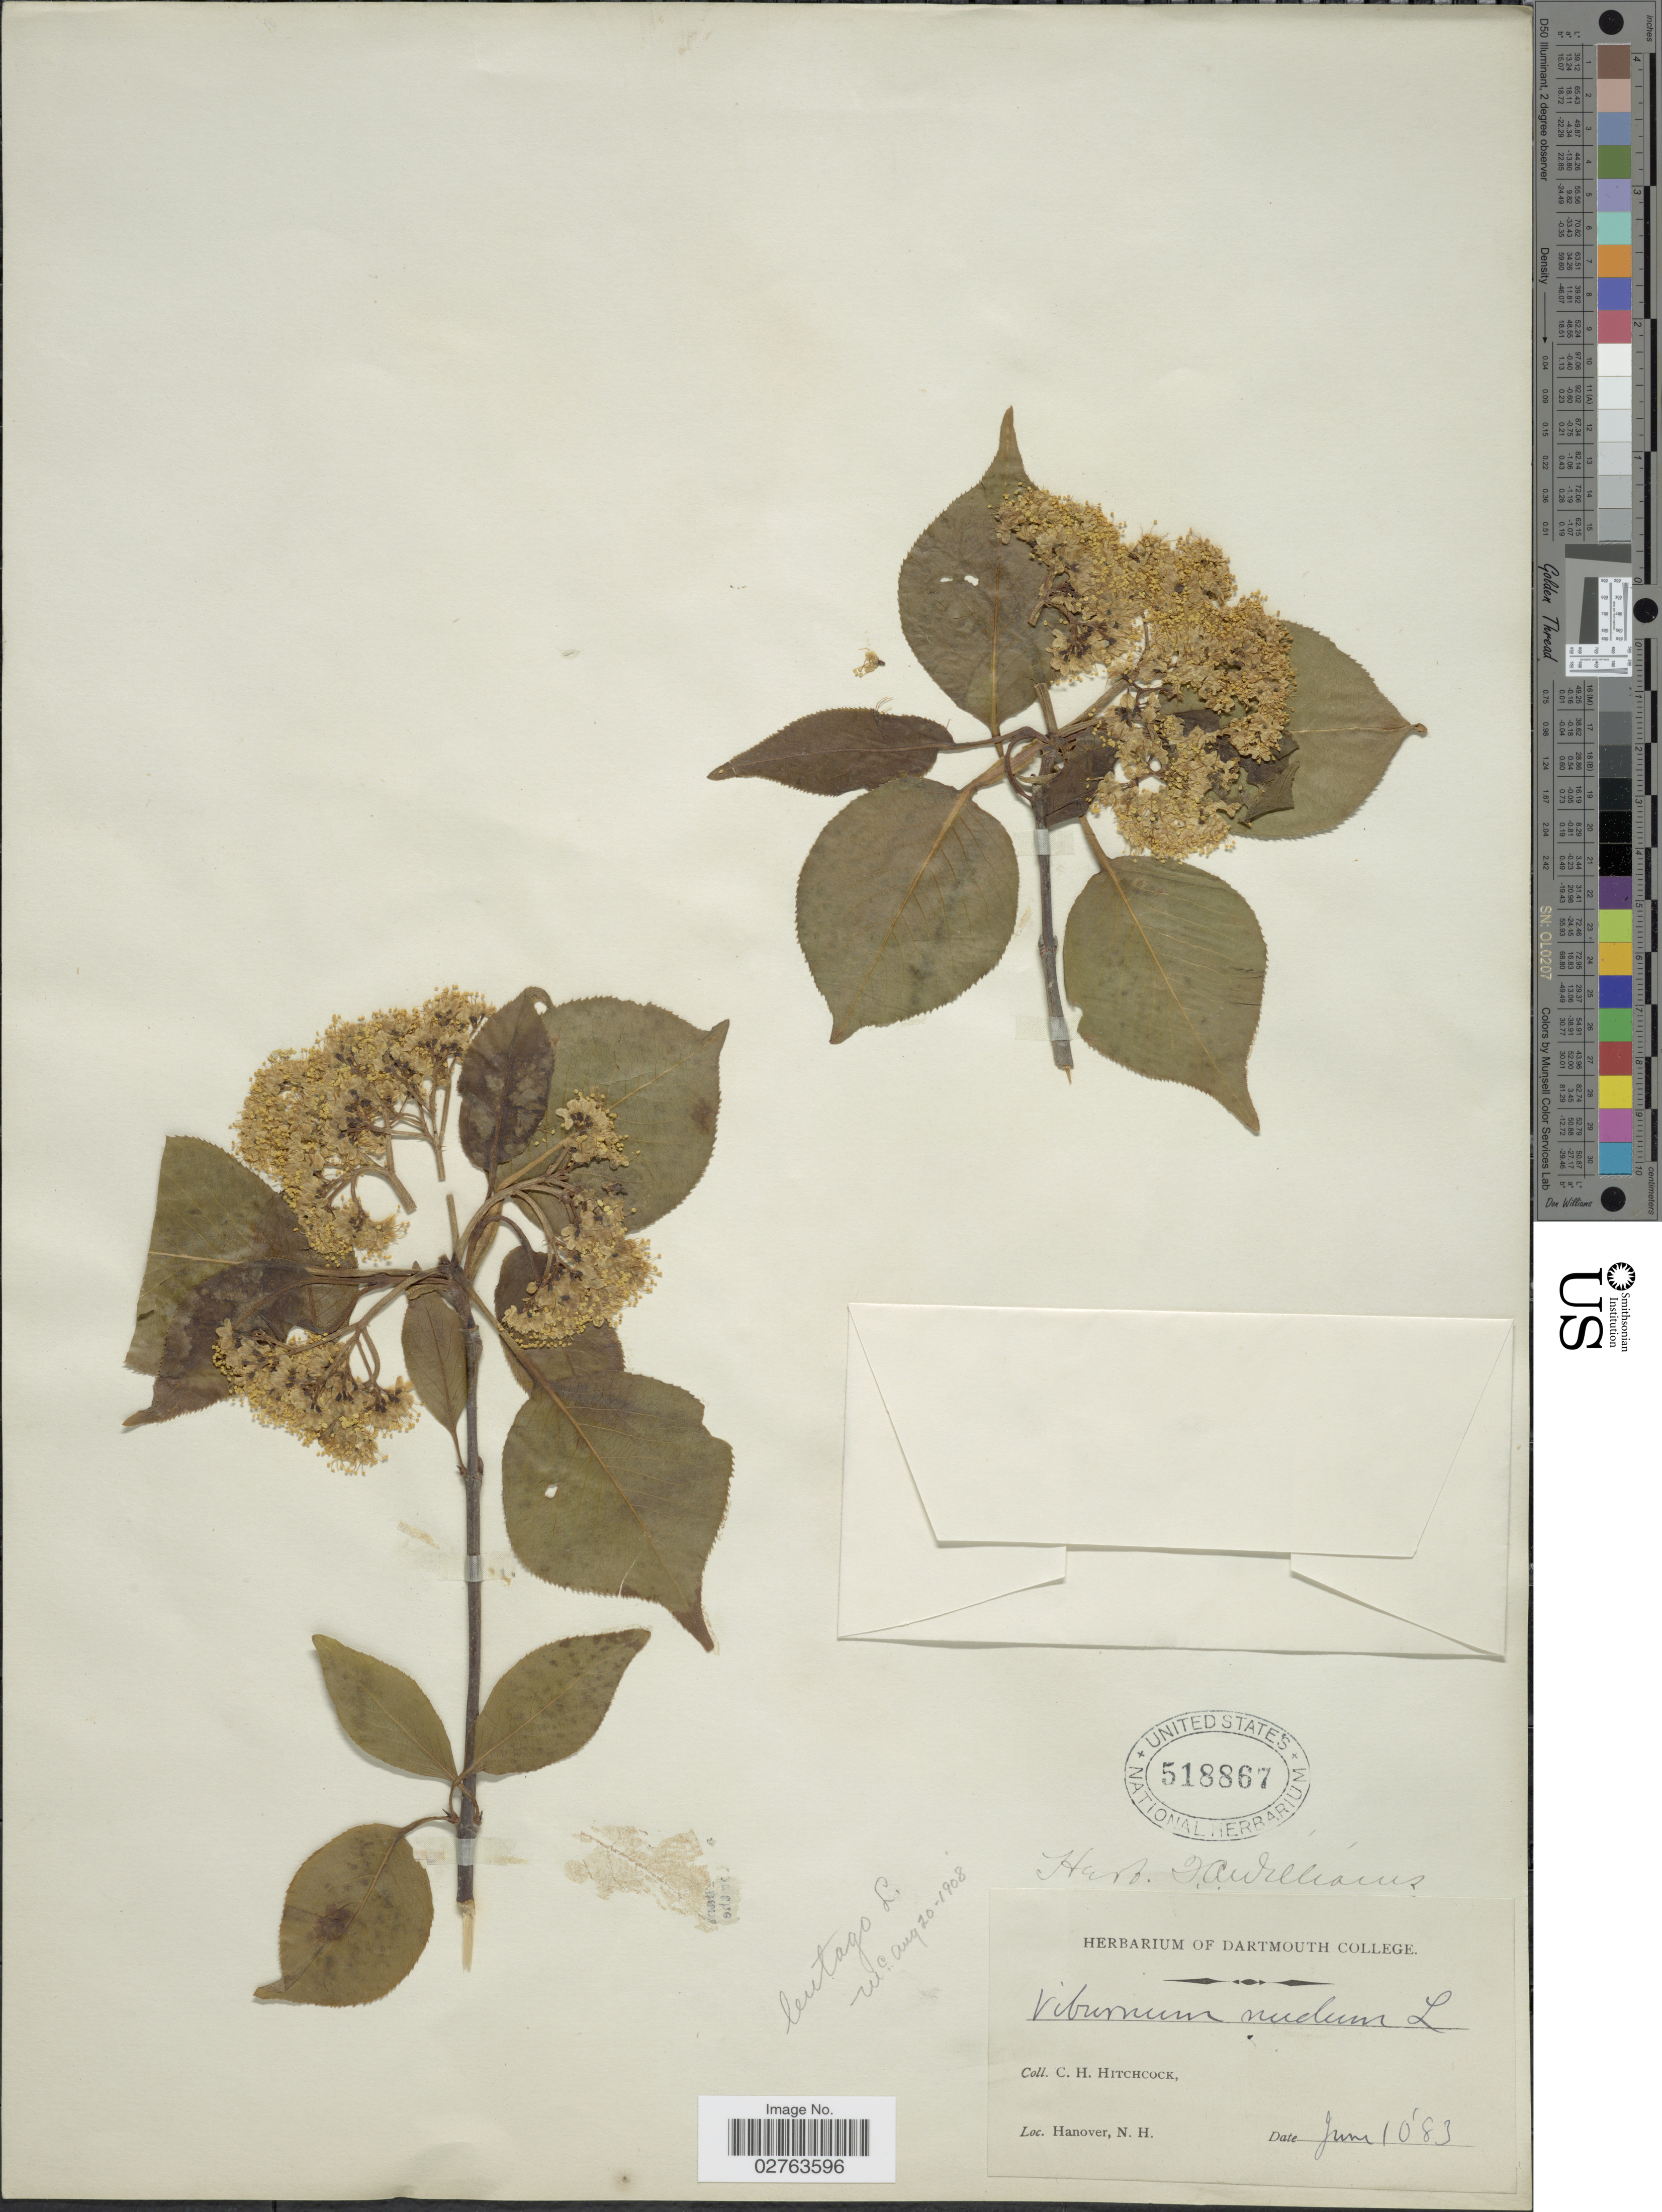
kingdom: Plantae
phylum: Tracheophyta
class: Magnoliopsida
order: Dipsacales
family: Viburnaceae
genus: Viburnum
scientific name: Viburnum lentago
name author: L.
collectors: C. Hitchcock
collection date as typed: Transcribed d/m/y: 10/6/83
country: United States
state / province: New Hampshire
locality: Hanover.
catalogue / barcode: US 518867